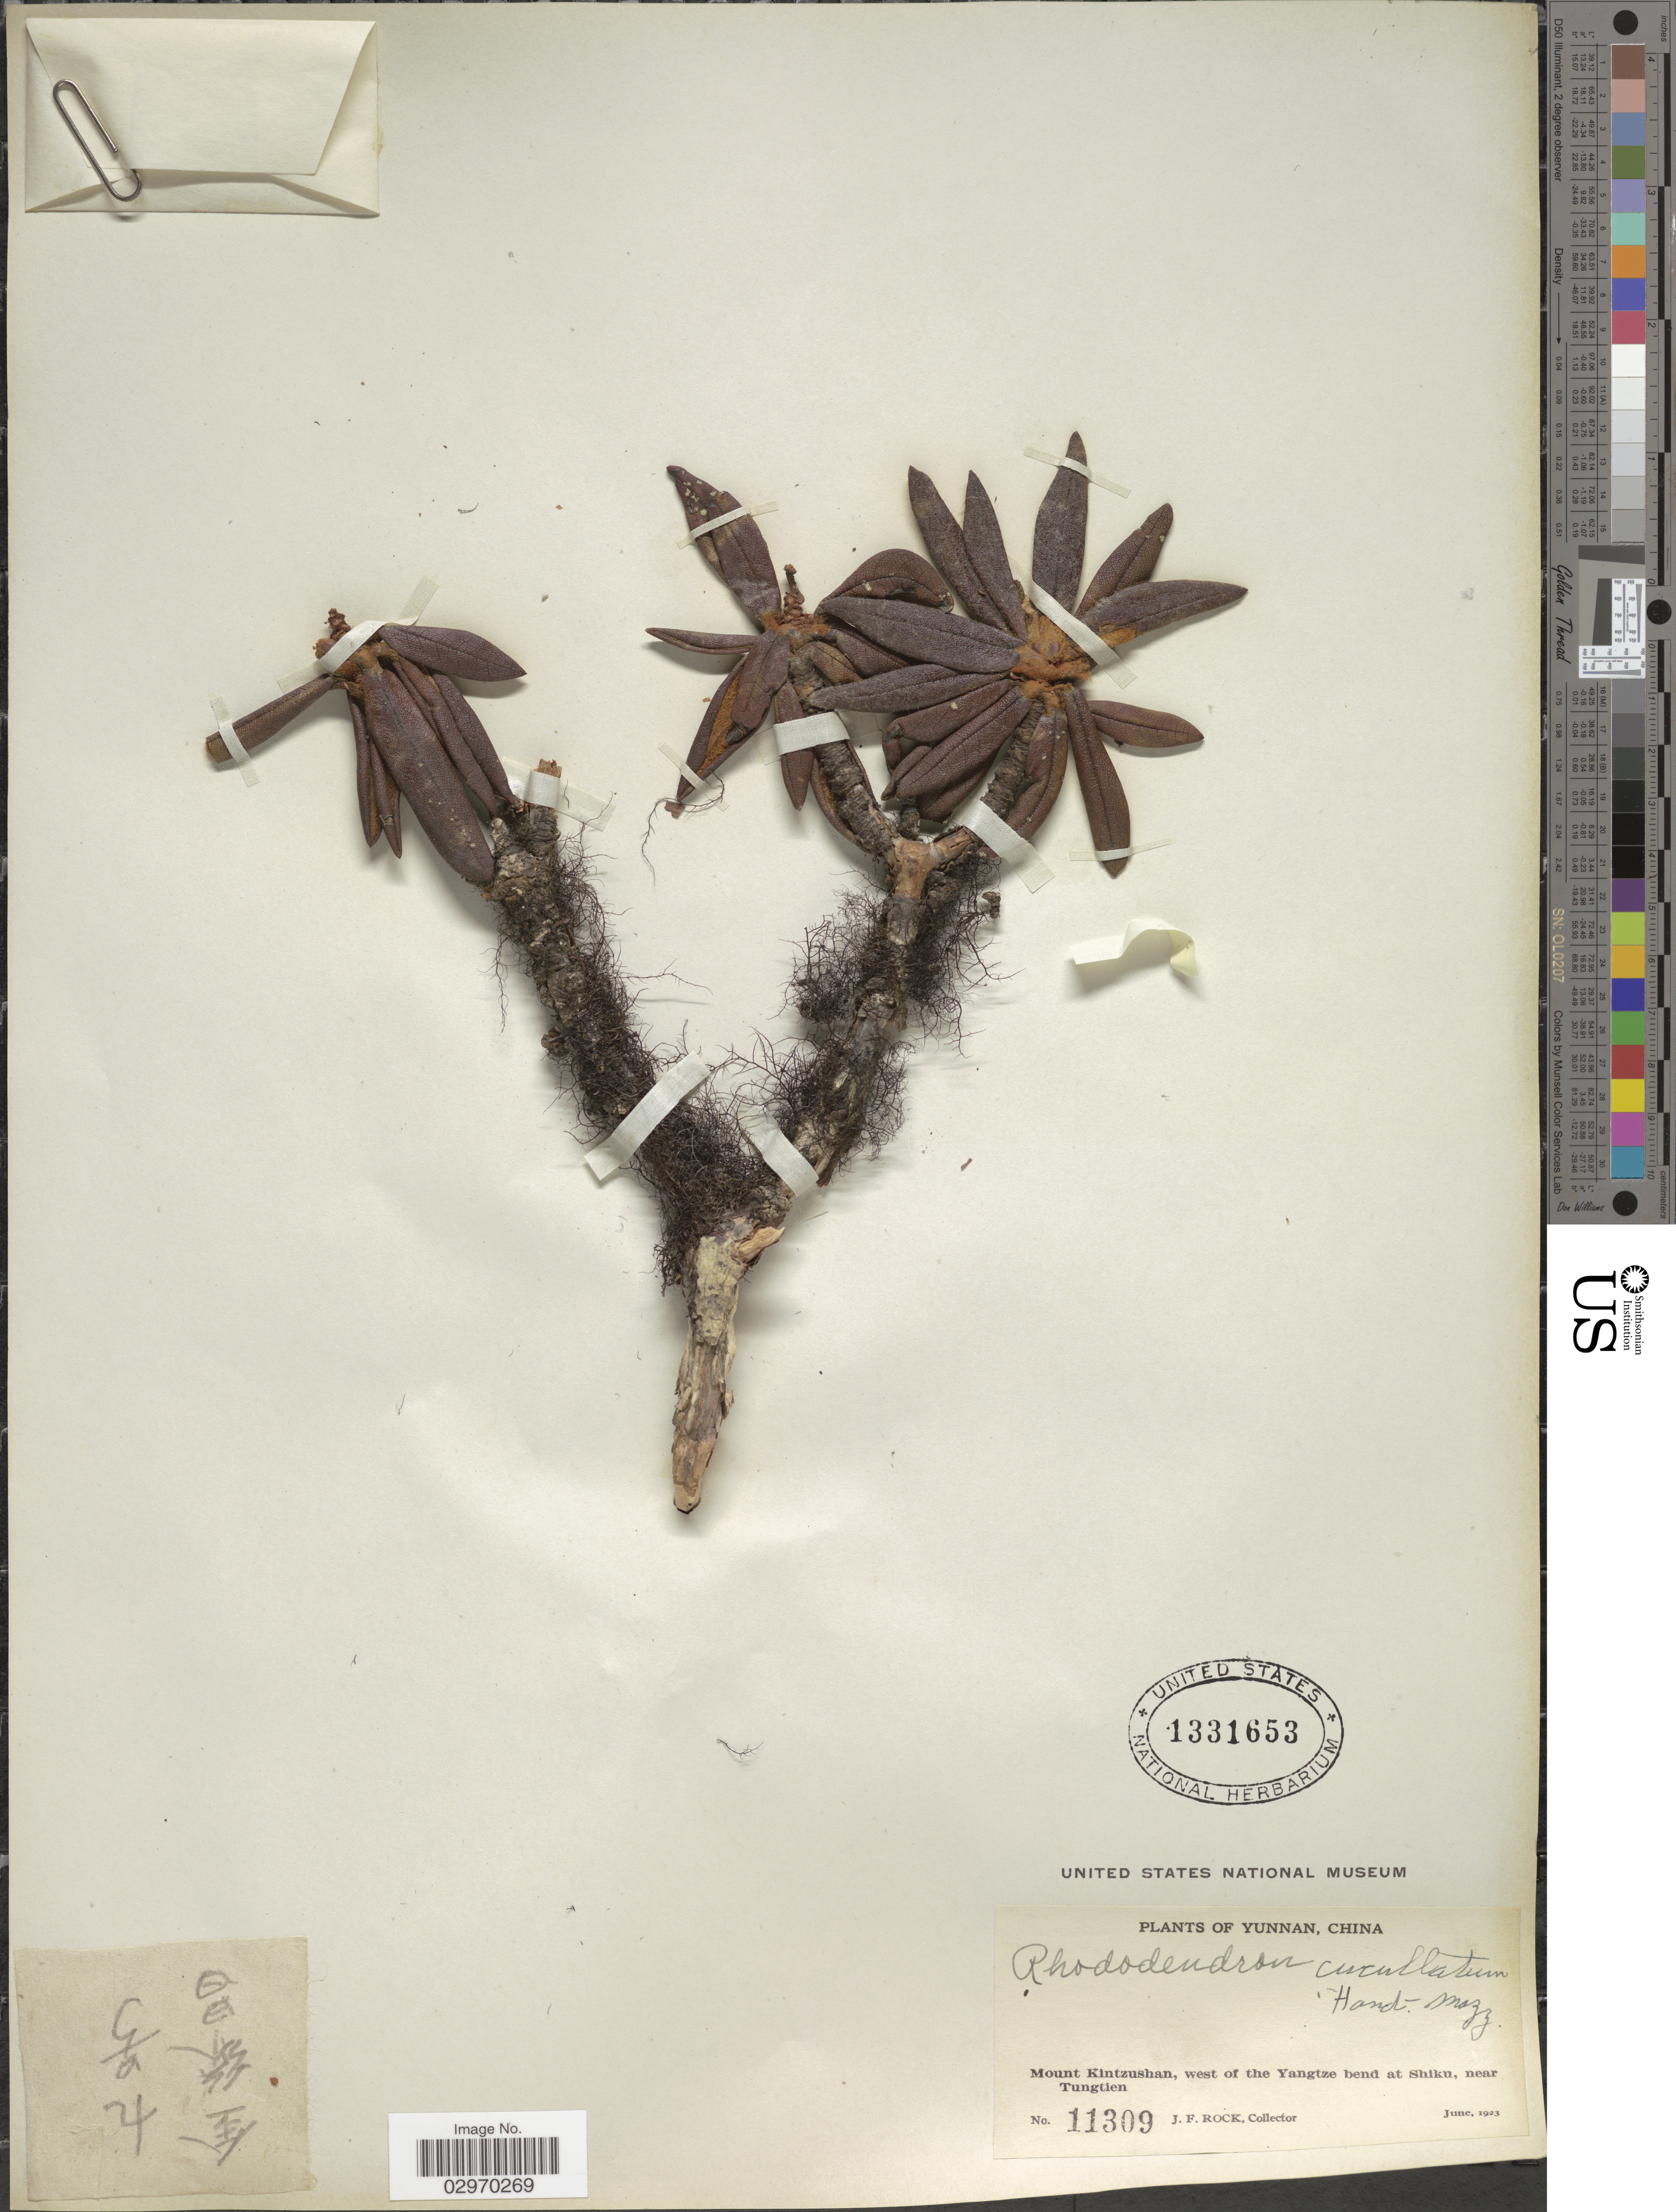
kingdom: Plantae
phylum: Tracheophyta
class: Magnoliopsida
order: Ericales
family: Ericaceae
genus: Rhododendron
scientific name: Rhododendron cucullatum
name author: Hand.-Mazz.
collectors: J. Rock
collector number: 11309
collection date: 1923-06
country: China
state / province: Yunnan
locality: Mount Kintzushan, west of the Yangtze bend at Shiku, near Tungtien.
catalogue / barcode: US 1331653